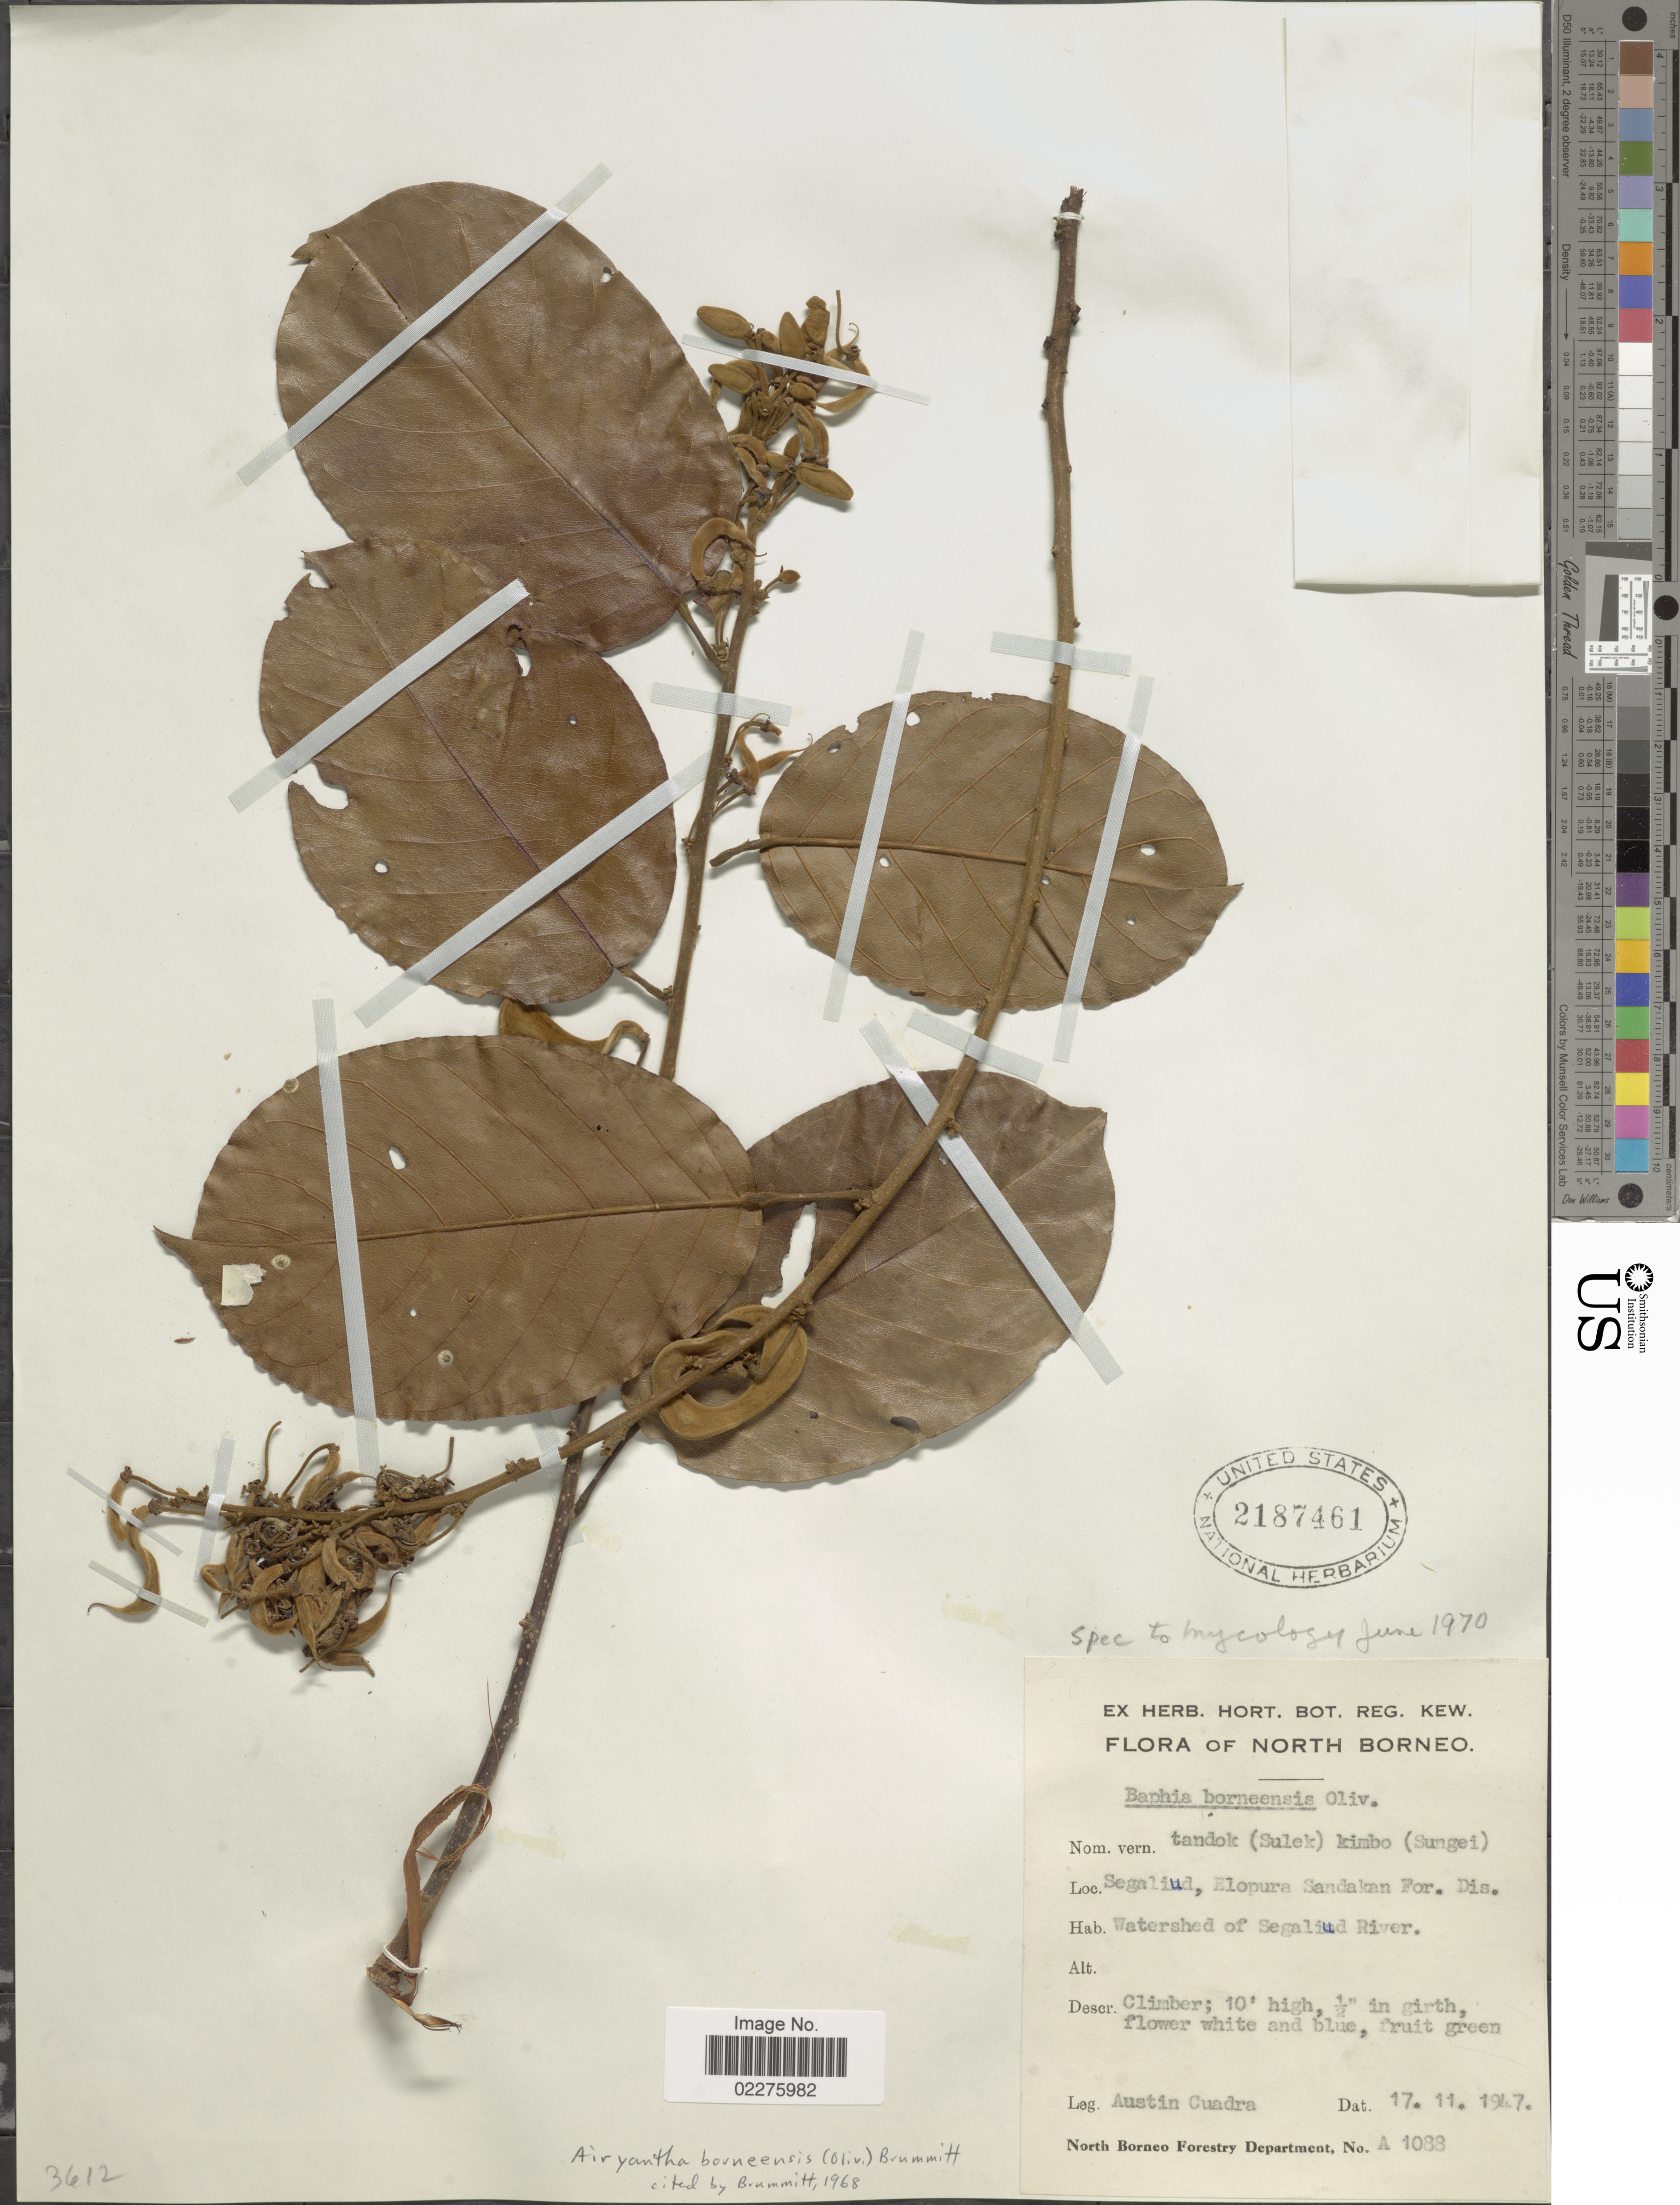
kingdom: Plantae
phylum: Tracheophyta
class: Magnoliopsida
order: Fabales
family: Fabaceae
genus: Airyantha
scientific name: Airyantha sp.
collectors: A. Cuandra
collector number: A1088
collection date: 1947-11-17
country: Malaysia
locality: North Borneo, Segaliud, Elopura Sandakan For. Dis., Watershed of Segaliud River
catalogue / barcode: US 2187461